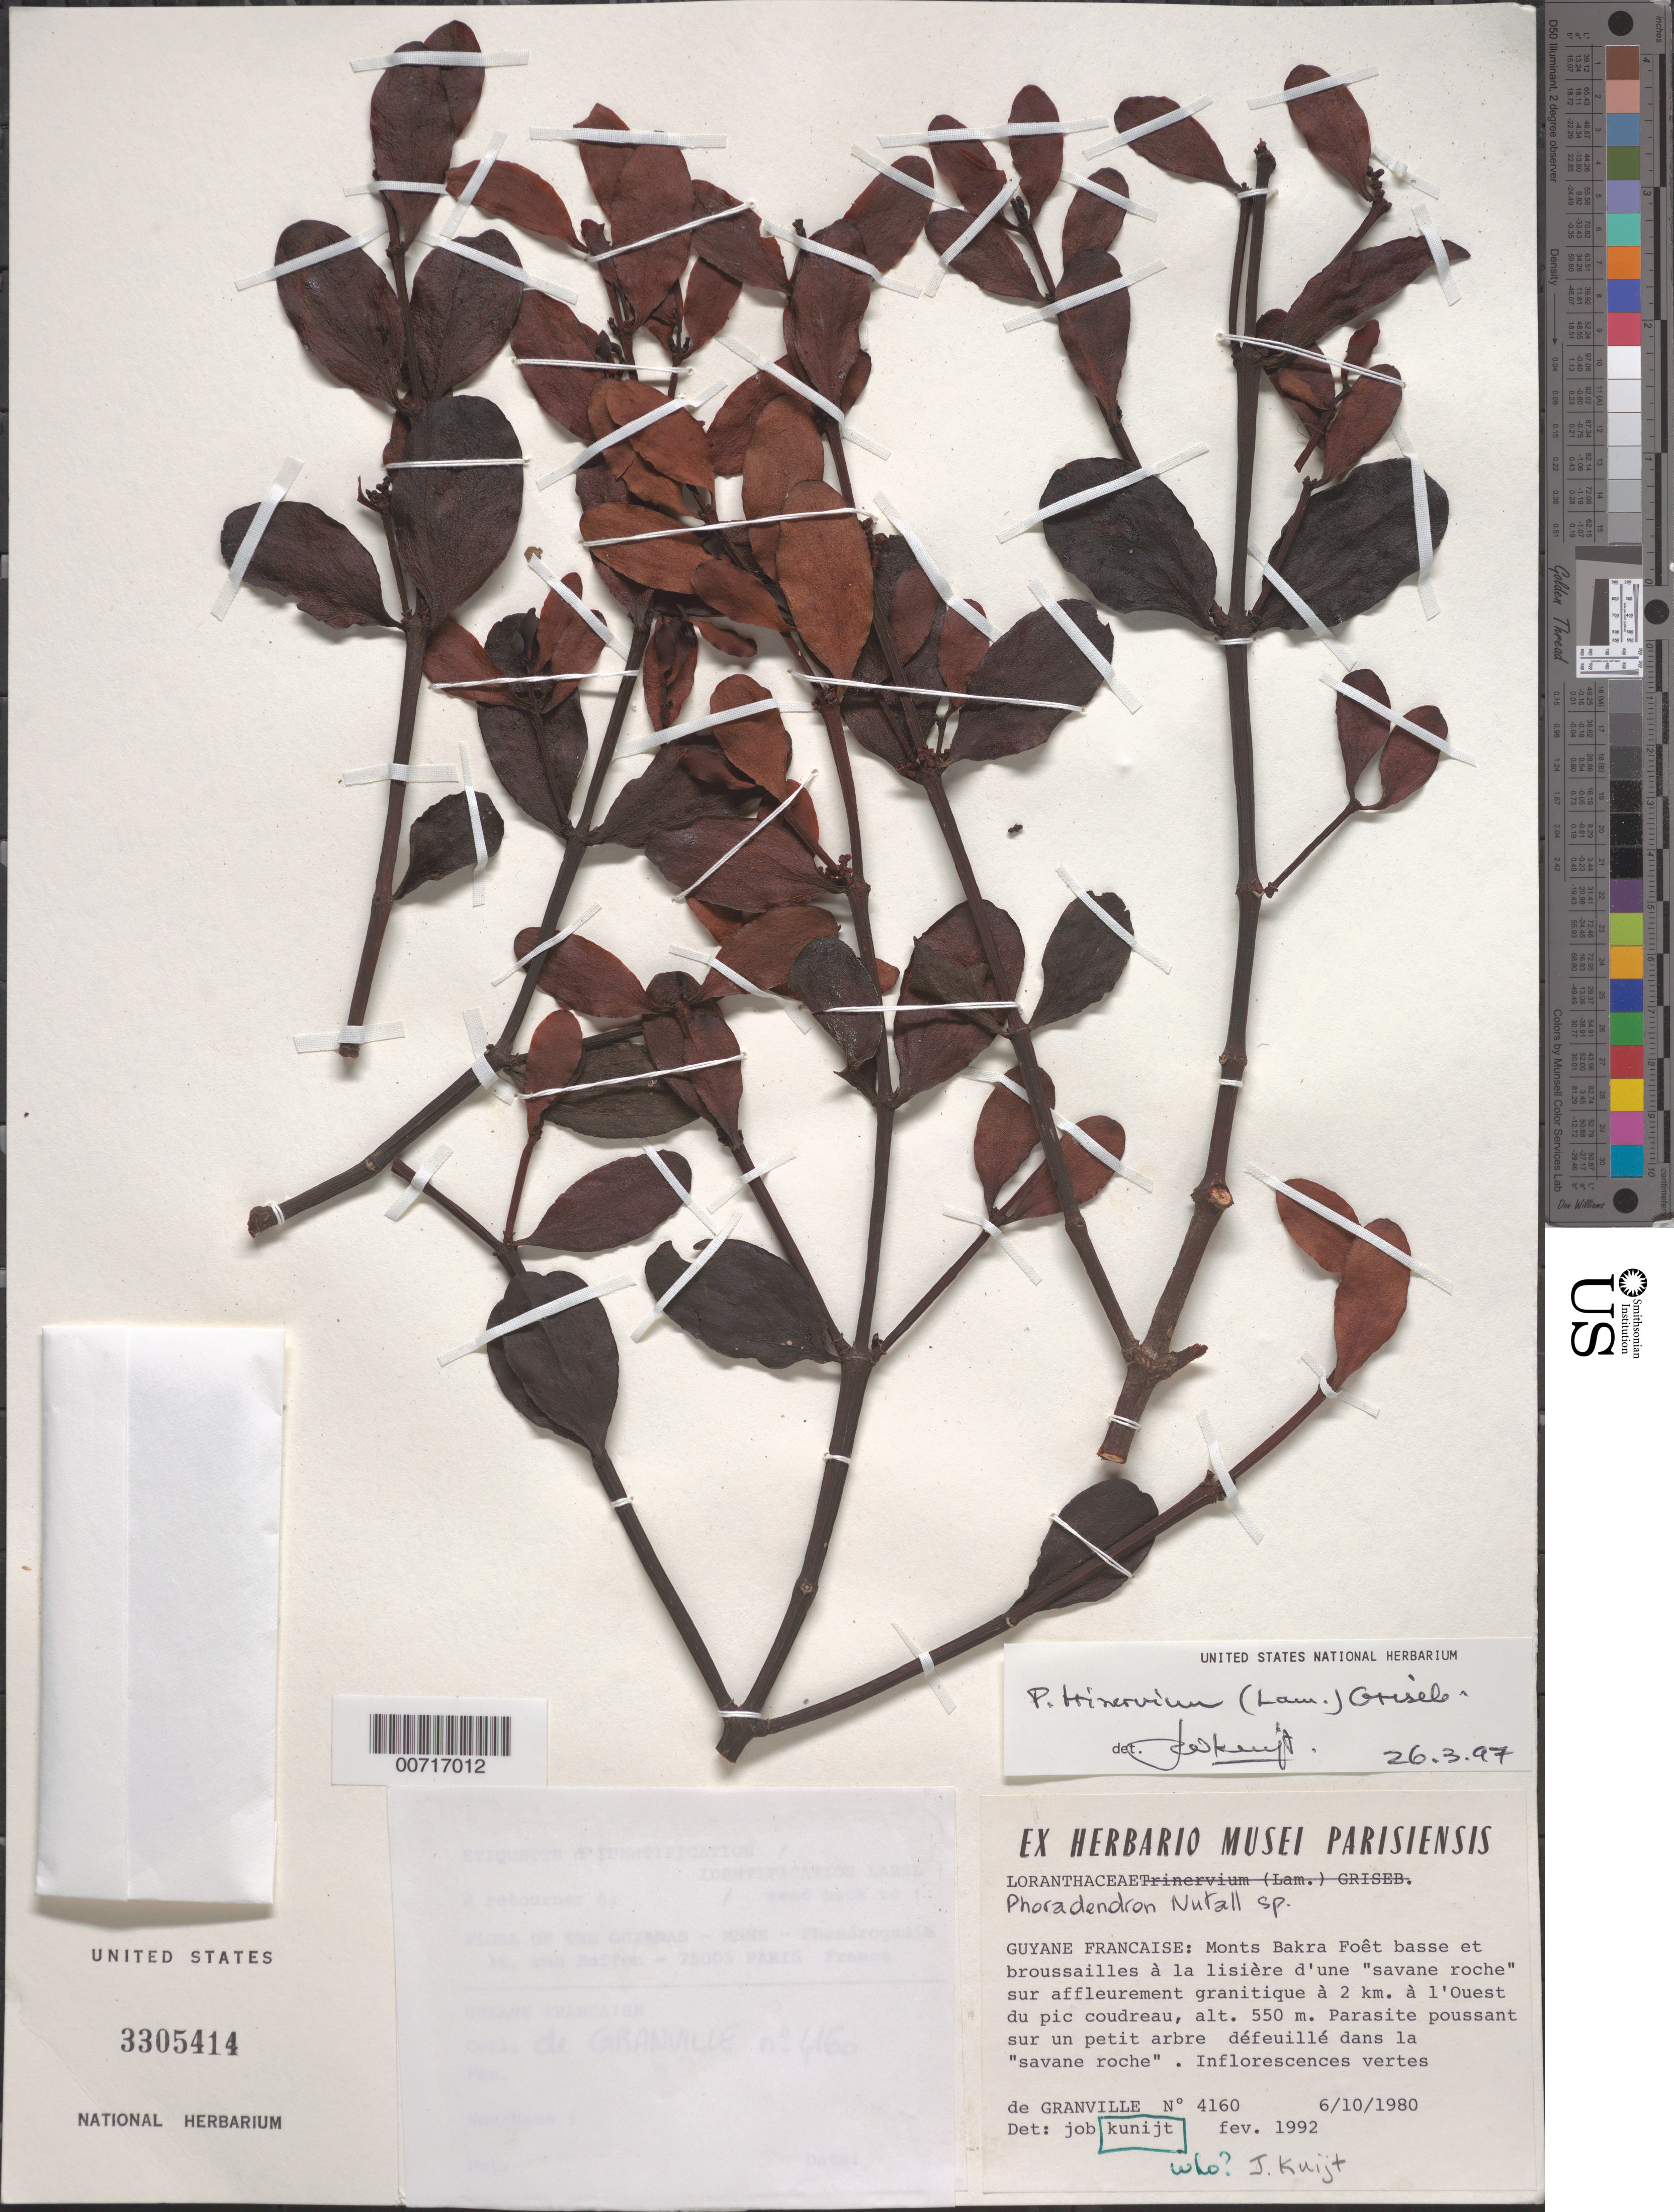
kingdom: Plantae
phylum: Tracheophyta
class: Magnoliopsida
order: Santalales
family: Viscaceae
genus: Phoradendron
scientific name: Phoradendron trinervium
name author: (Lam.) Griseb.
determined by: Kuijt, Job, (CANADA)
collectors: J.-J. de Granville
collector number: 4160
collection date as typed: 6-Oct-80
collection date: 1980-10-06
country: French Guiana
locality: Monts Bakra, Pic Coudreau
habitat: Broussailles a la lisière d'une savane roche sur affleurement granitique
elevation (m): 550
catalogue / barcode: US 3305414